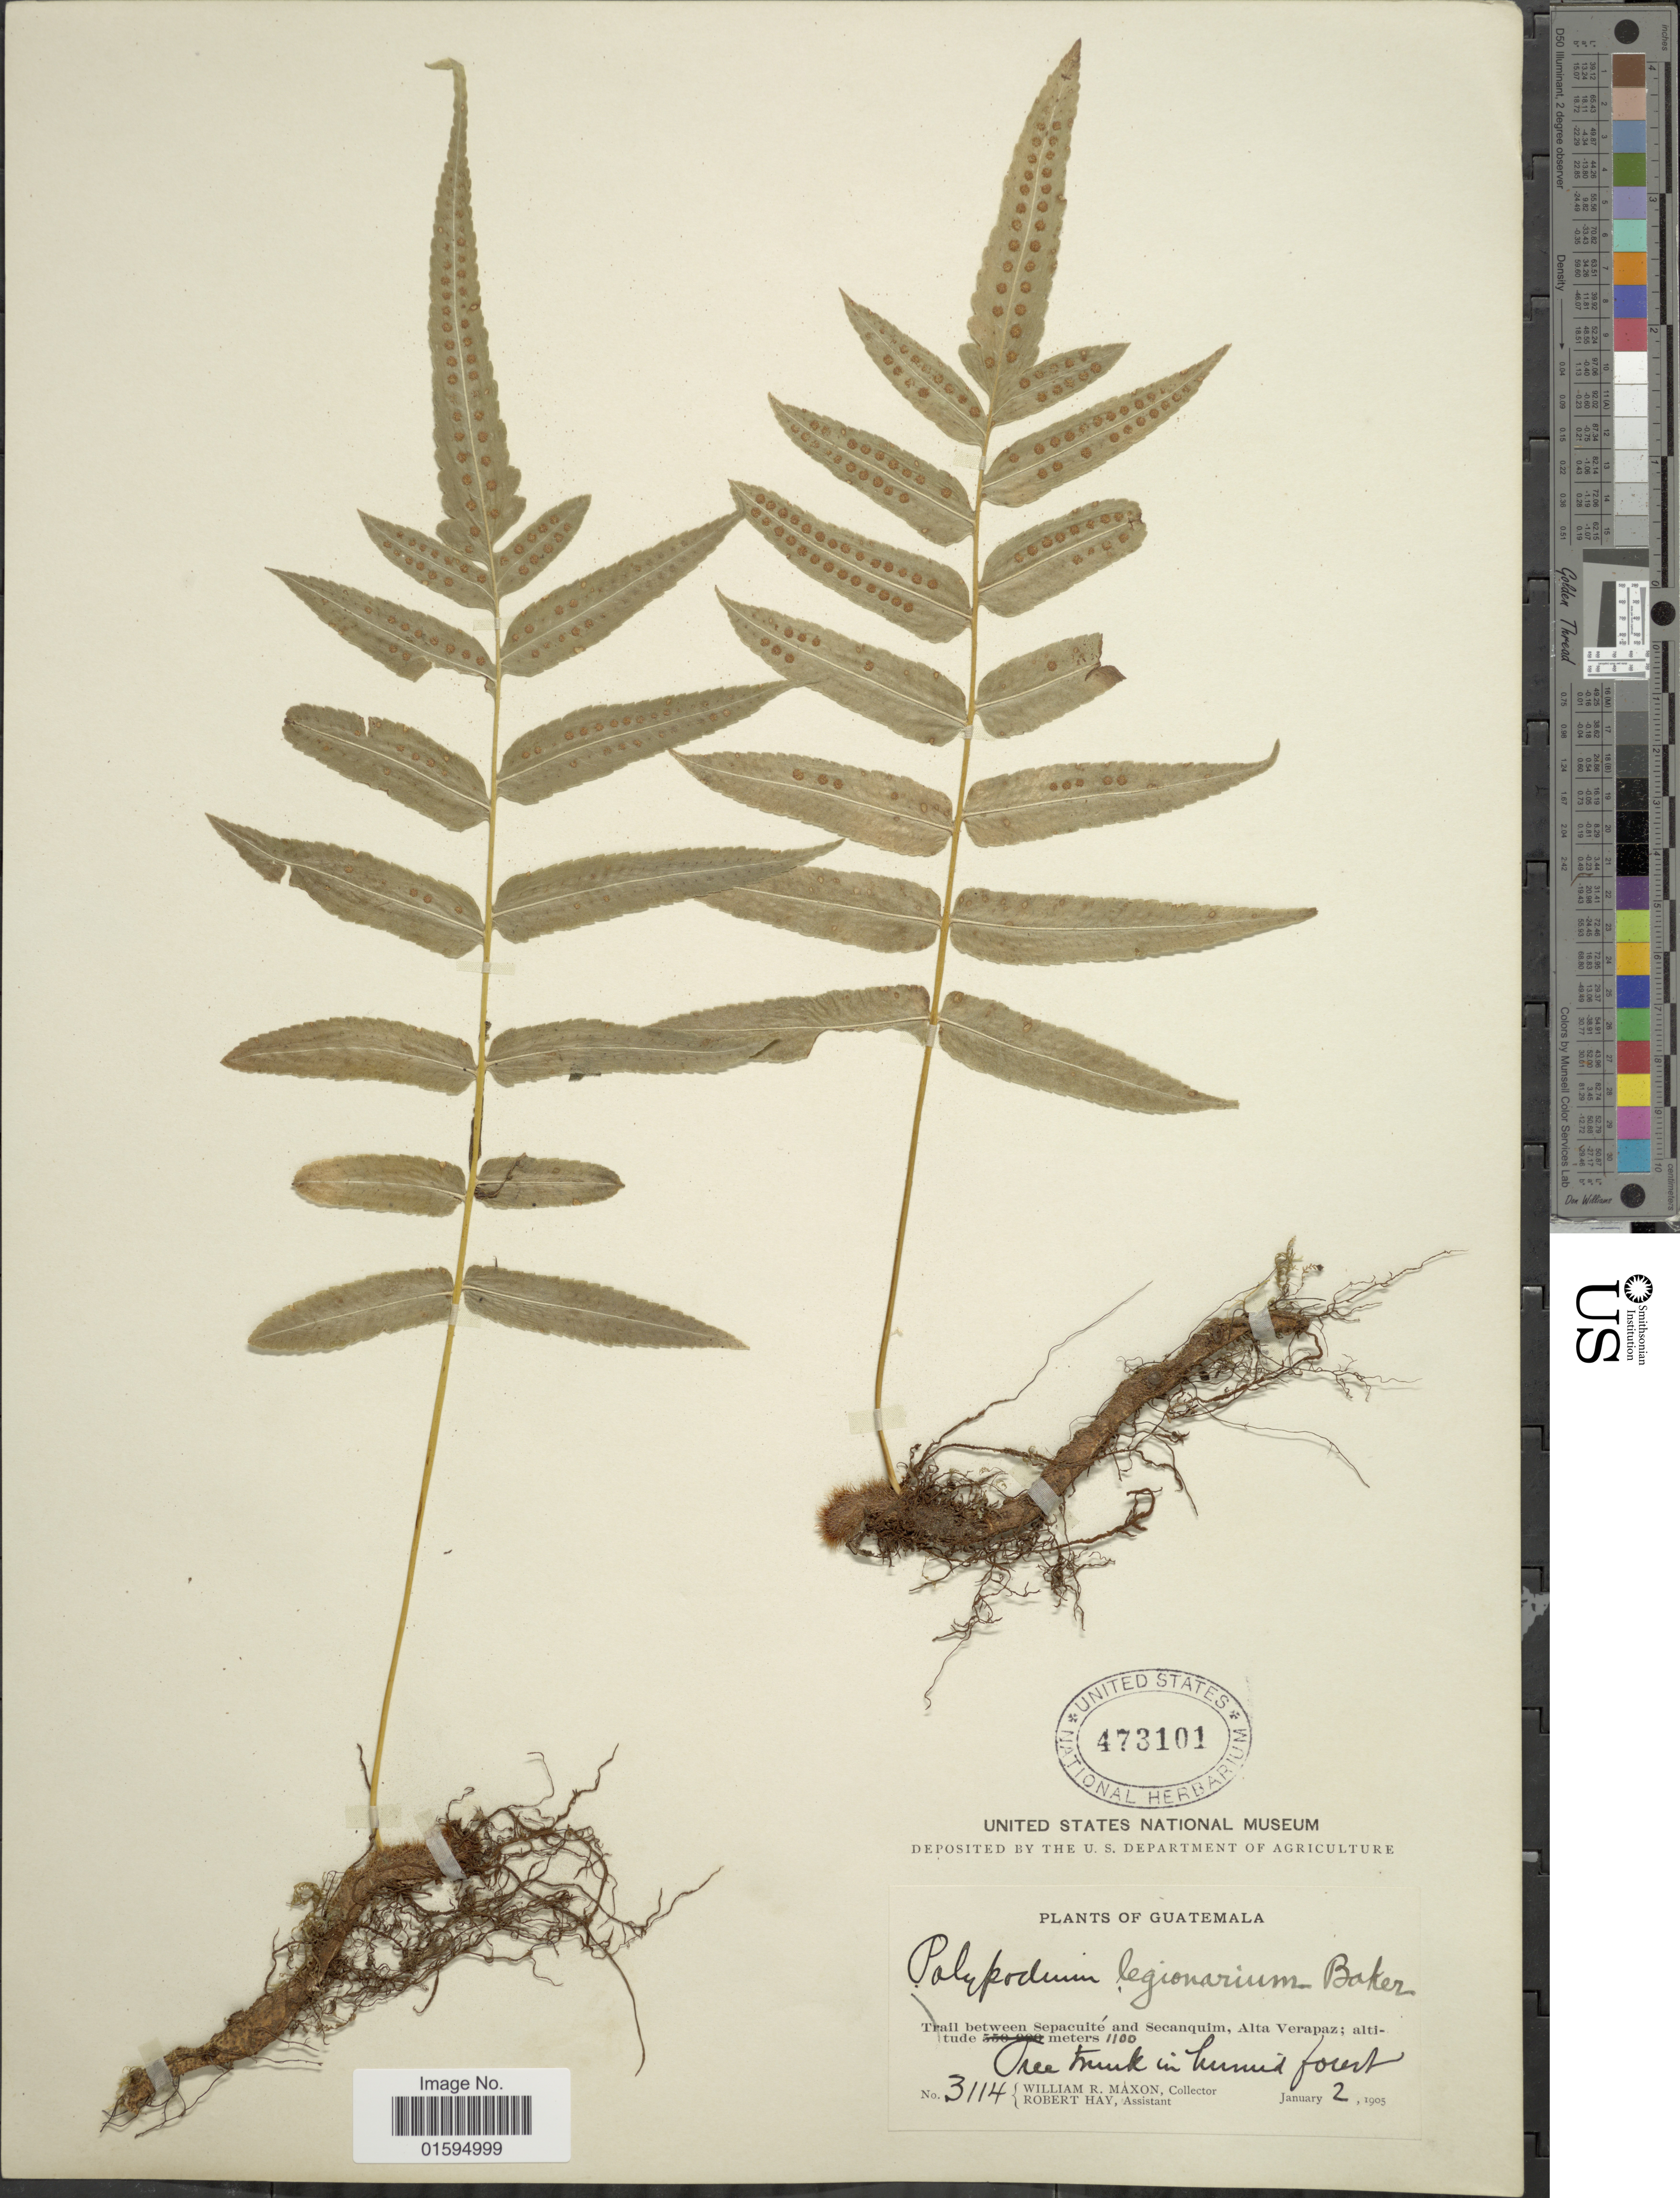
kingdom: Plantae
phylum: Tracheophyta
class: Polypodiopsida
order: Polypodiales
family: Polypodiaceae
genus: Polypodium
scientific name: Polypodium echinolepis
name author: Fée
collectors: W. R. Maxon & R. H. Hay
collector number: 3114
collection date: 1905-01-02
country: Guatemala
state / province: Alta Verapaz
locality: Trail between Sepacuite and Secanquim, Alta verpaz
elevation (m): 1100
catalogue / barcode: US 473101